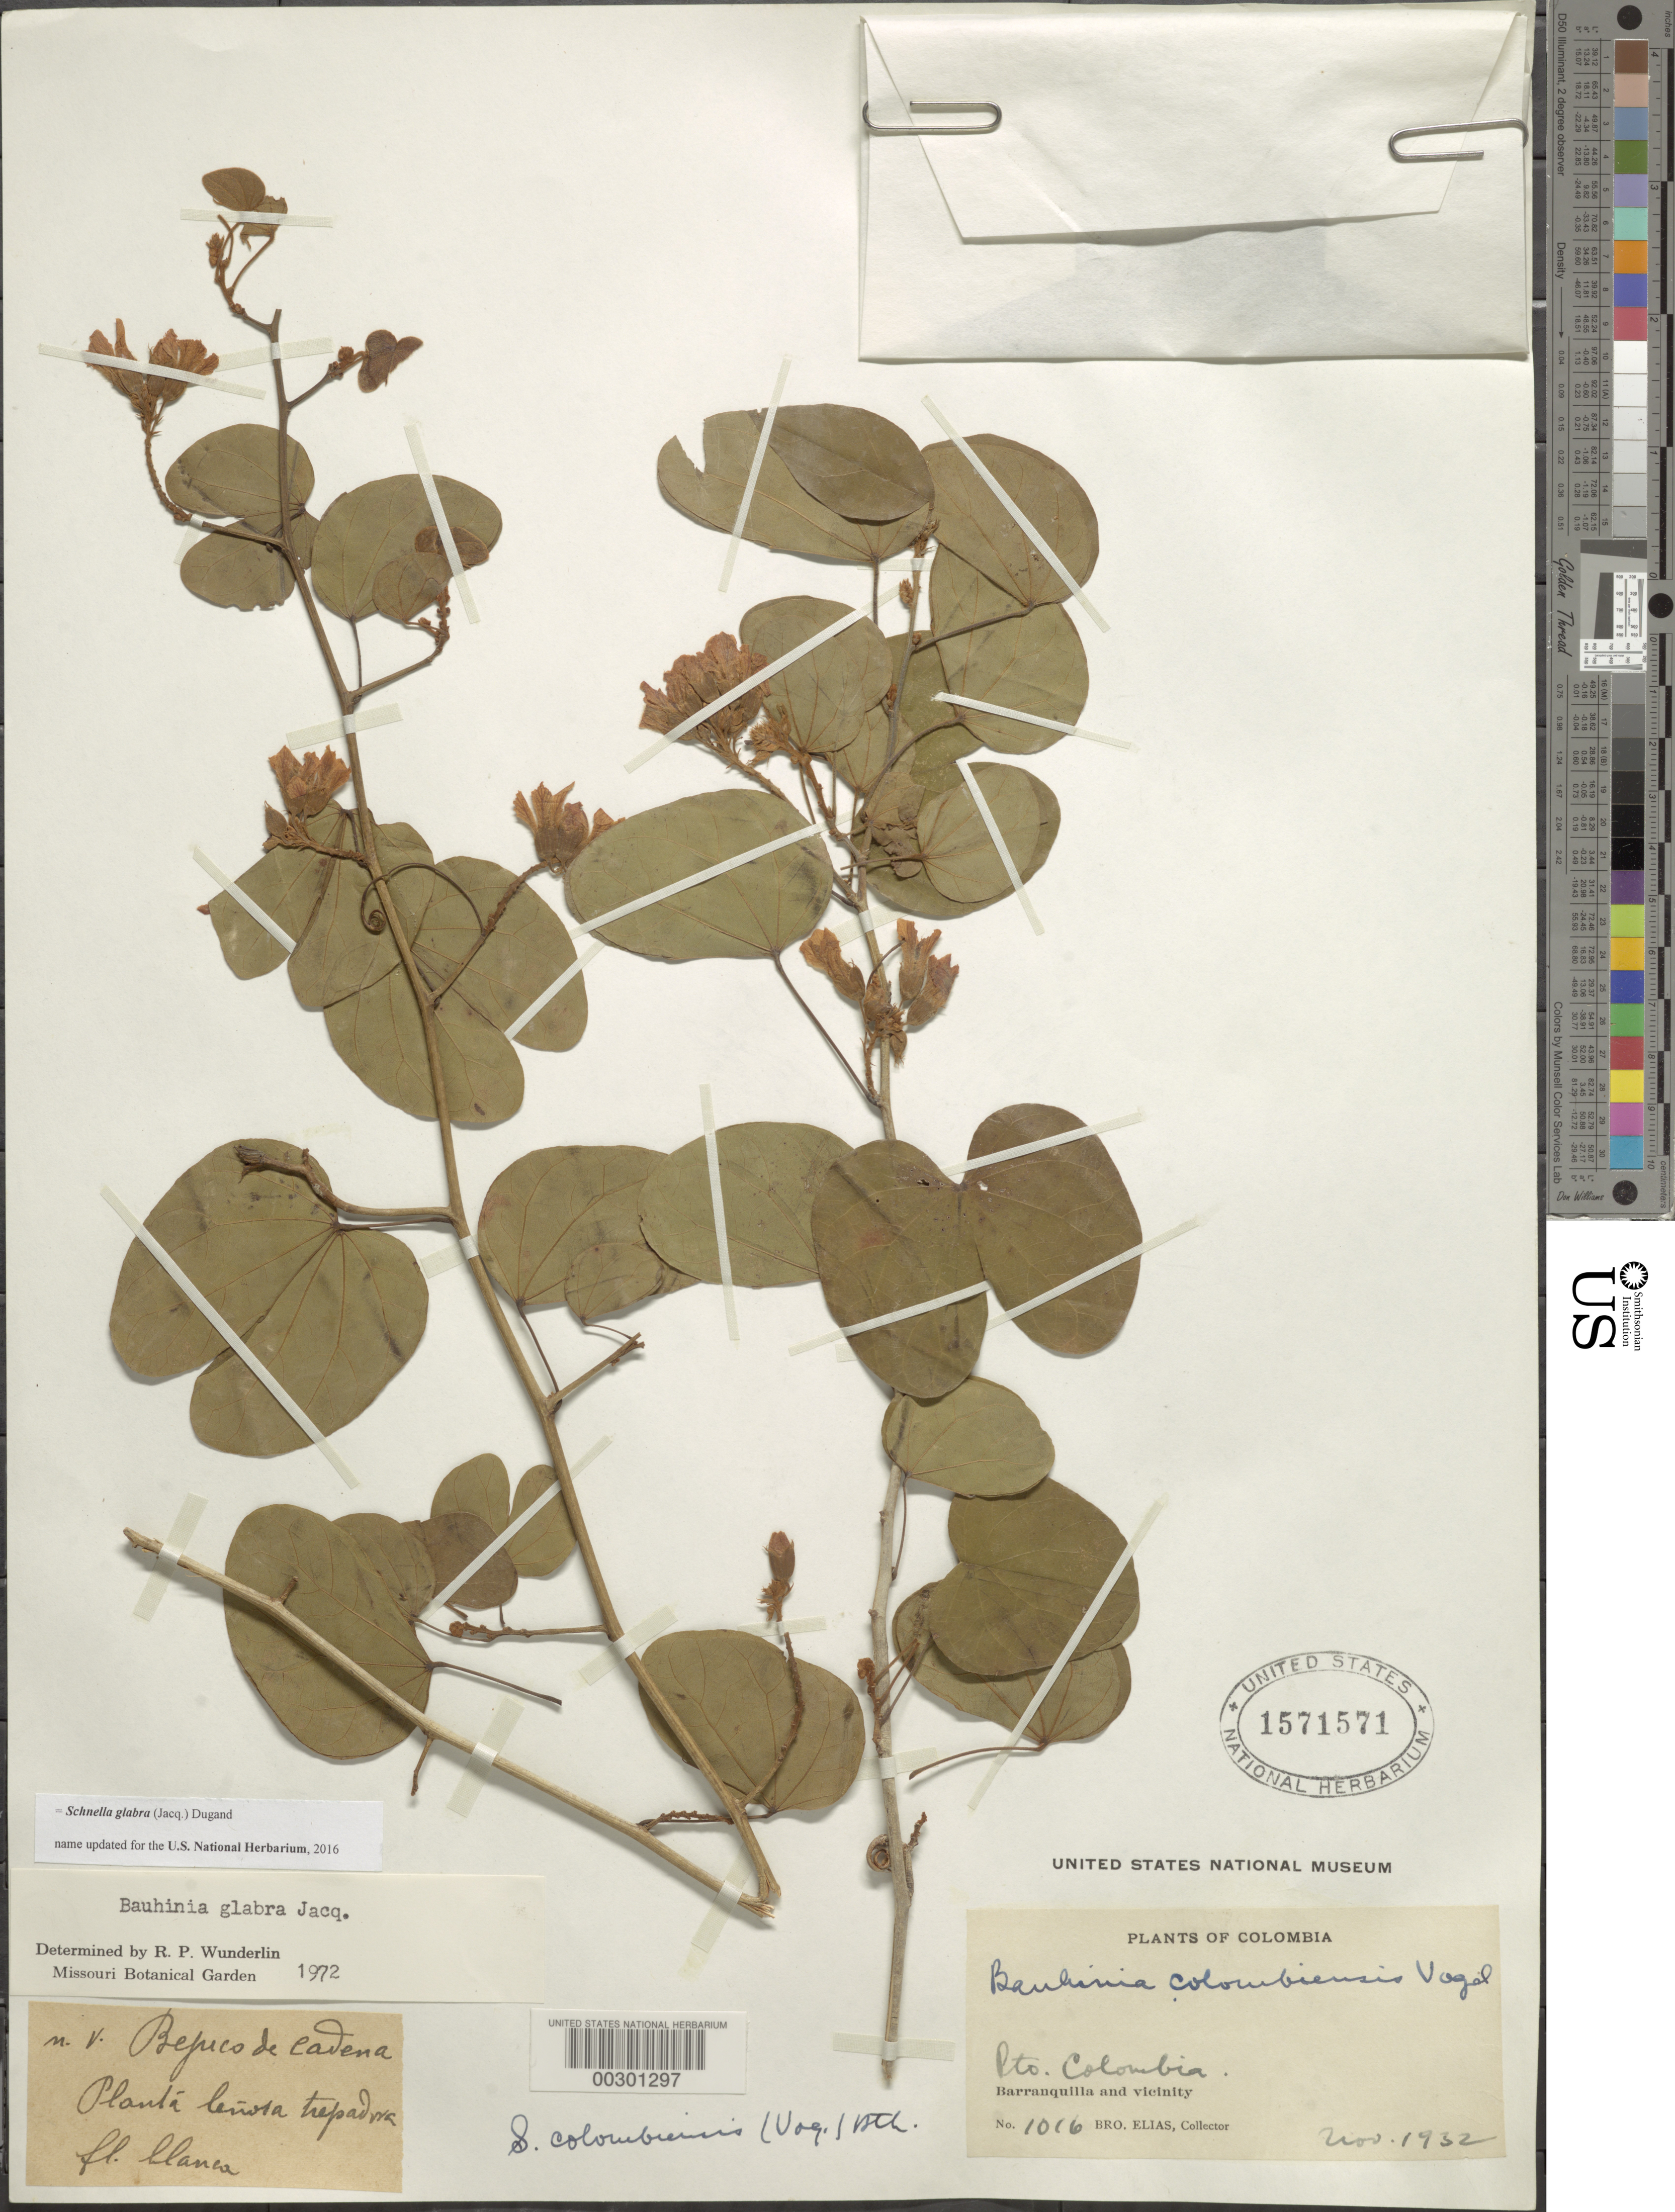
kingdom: Plantae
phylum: Tracheophyta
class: Magnoliopsida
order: Fabales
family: Fabaceae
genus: Schnella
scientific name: Schnella glabra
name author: (Jacq.) Dugand G.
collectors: Bro. Elias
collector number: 1016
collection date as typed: Nov 1932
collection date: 1932-11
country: Colombia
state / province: Atlántico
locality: Barranquilla and vicinity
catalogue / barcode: US 1571571